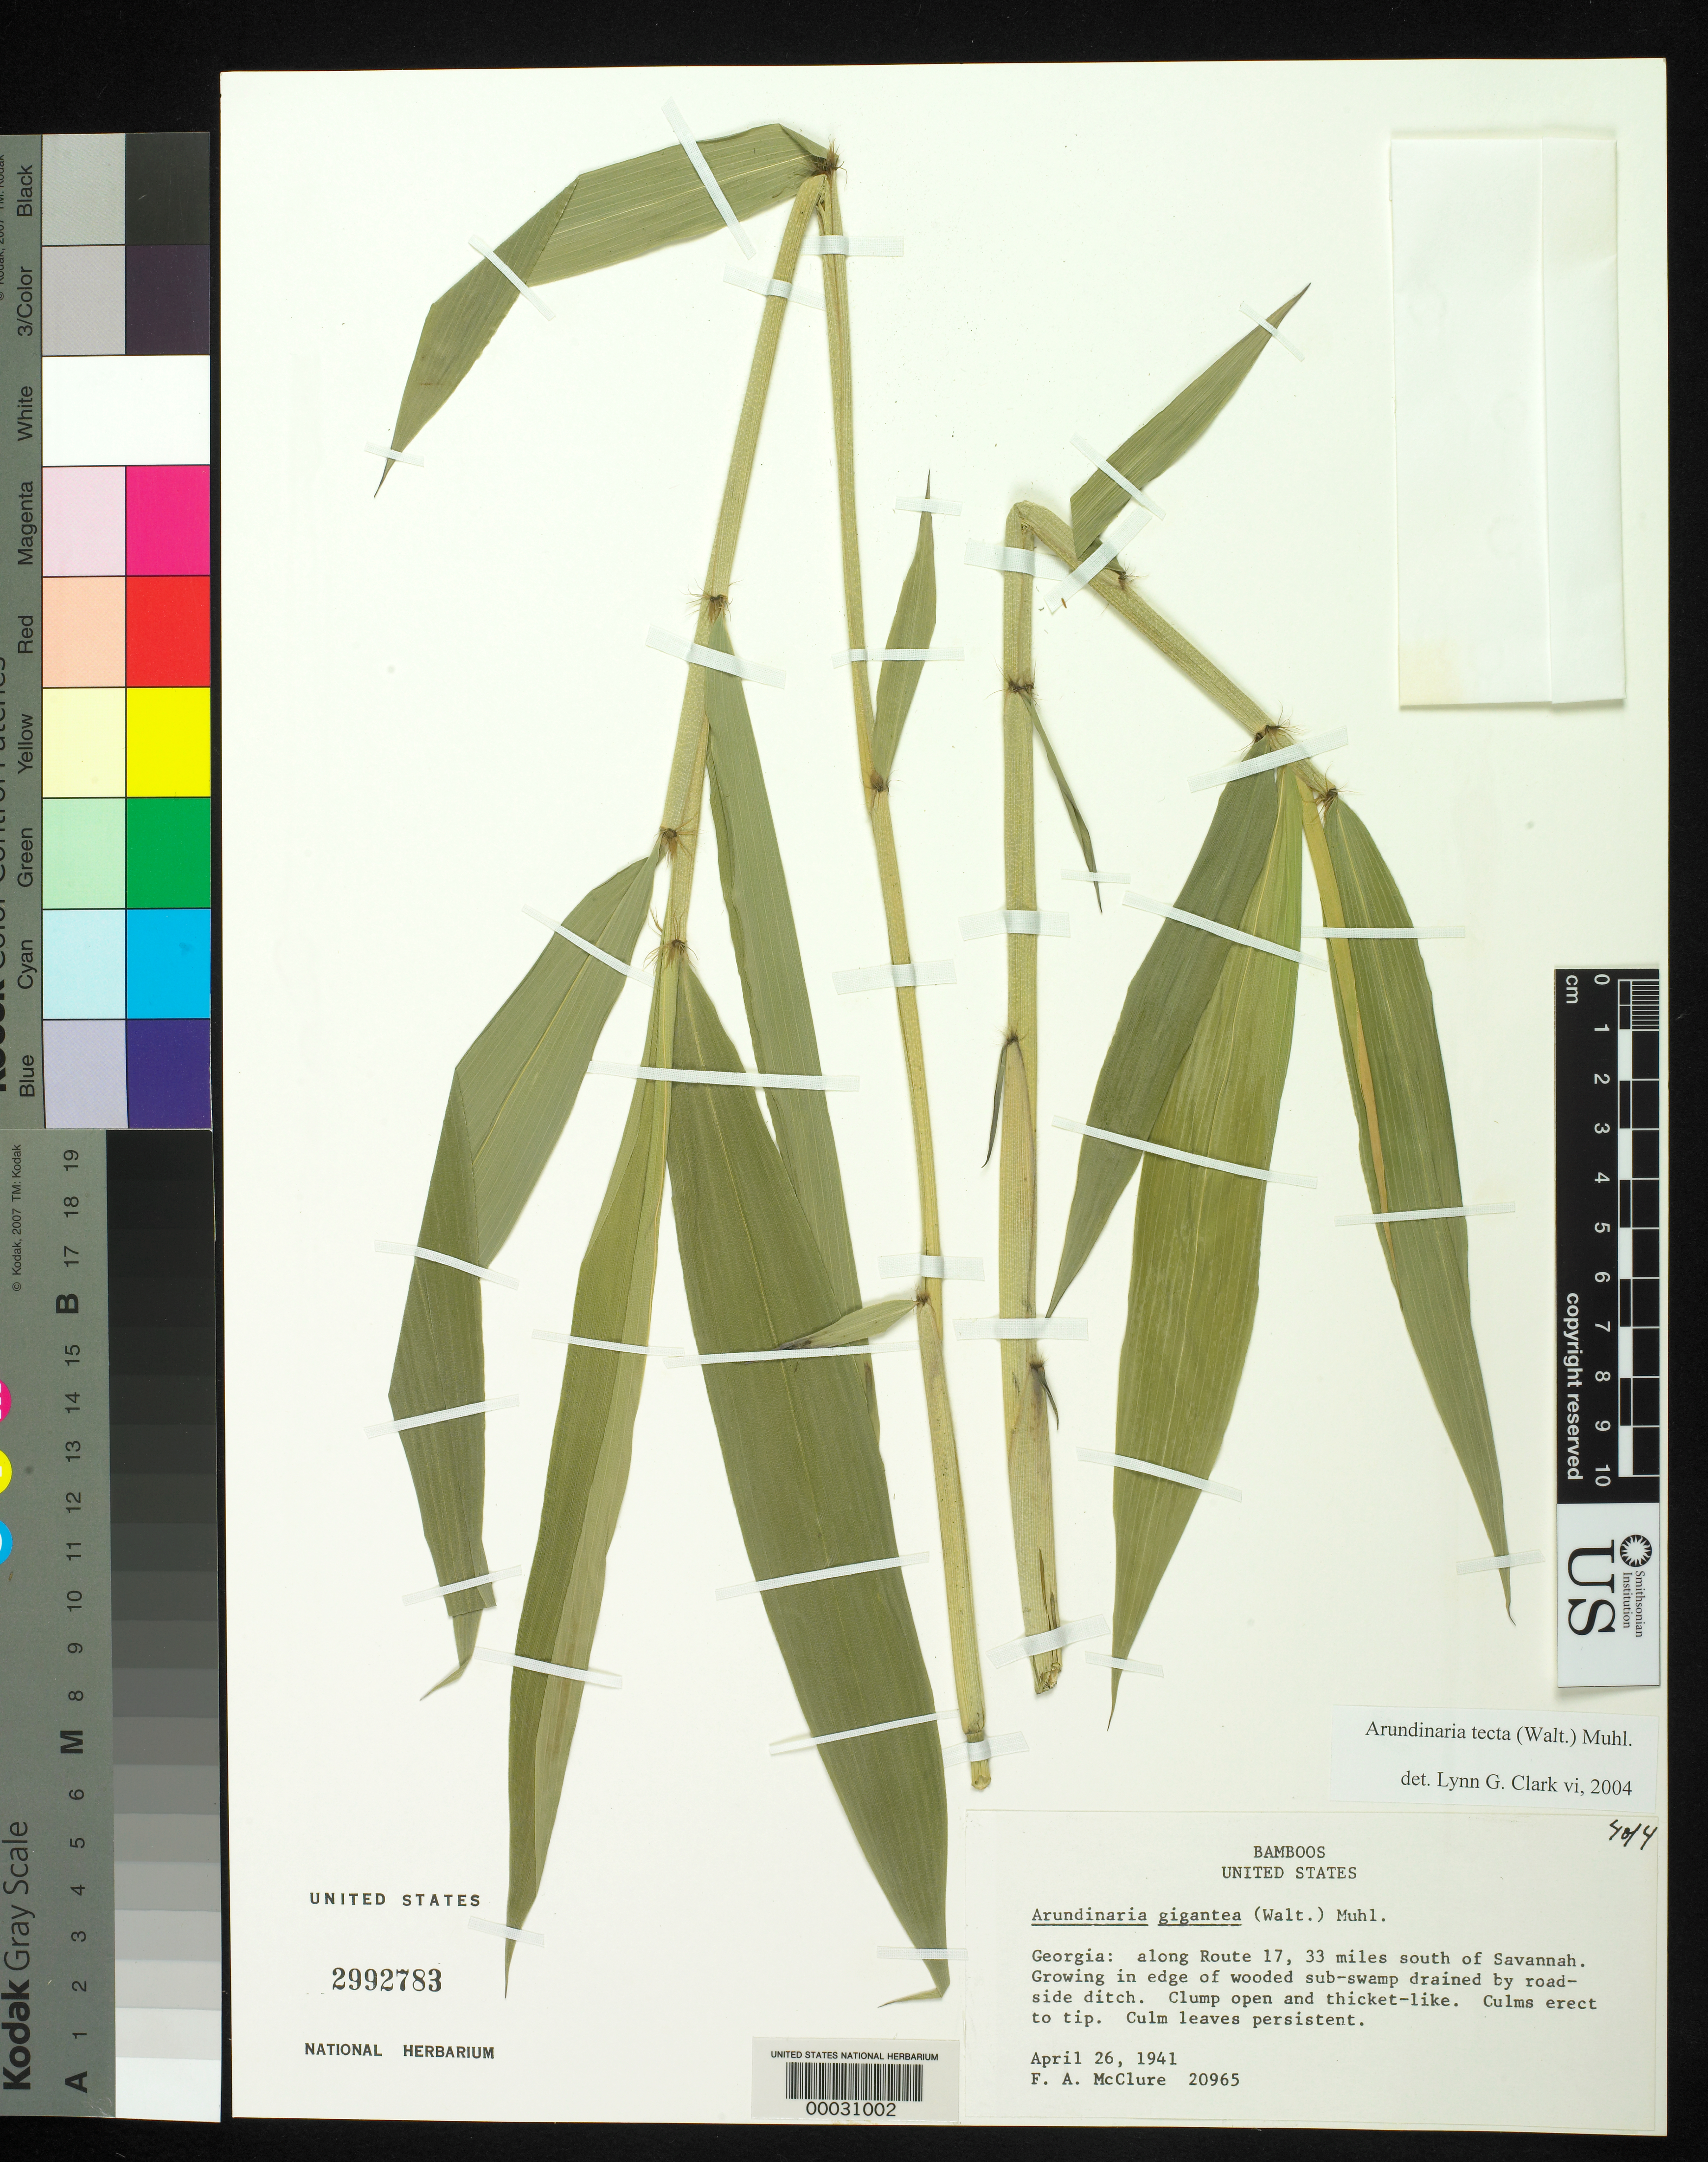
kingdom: Plantae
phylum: Tracheophyta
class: Liliopsida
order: Poales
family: Poaceae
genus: Arundinaria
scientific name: Arundinaria tecta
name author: (Walter) Muhl.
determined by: Clark, Lynn G., (ISC), Iowa State University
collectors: F. A. McClure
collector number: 20965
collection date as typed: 26 Apr 1941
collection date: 1941-04-26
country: United States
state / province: Georgia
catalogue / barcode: US 2992783